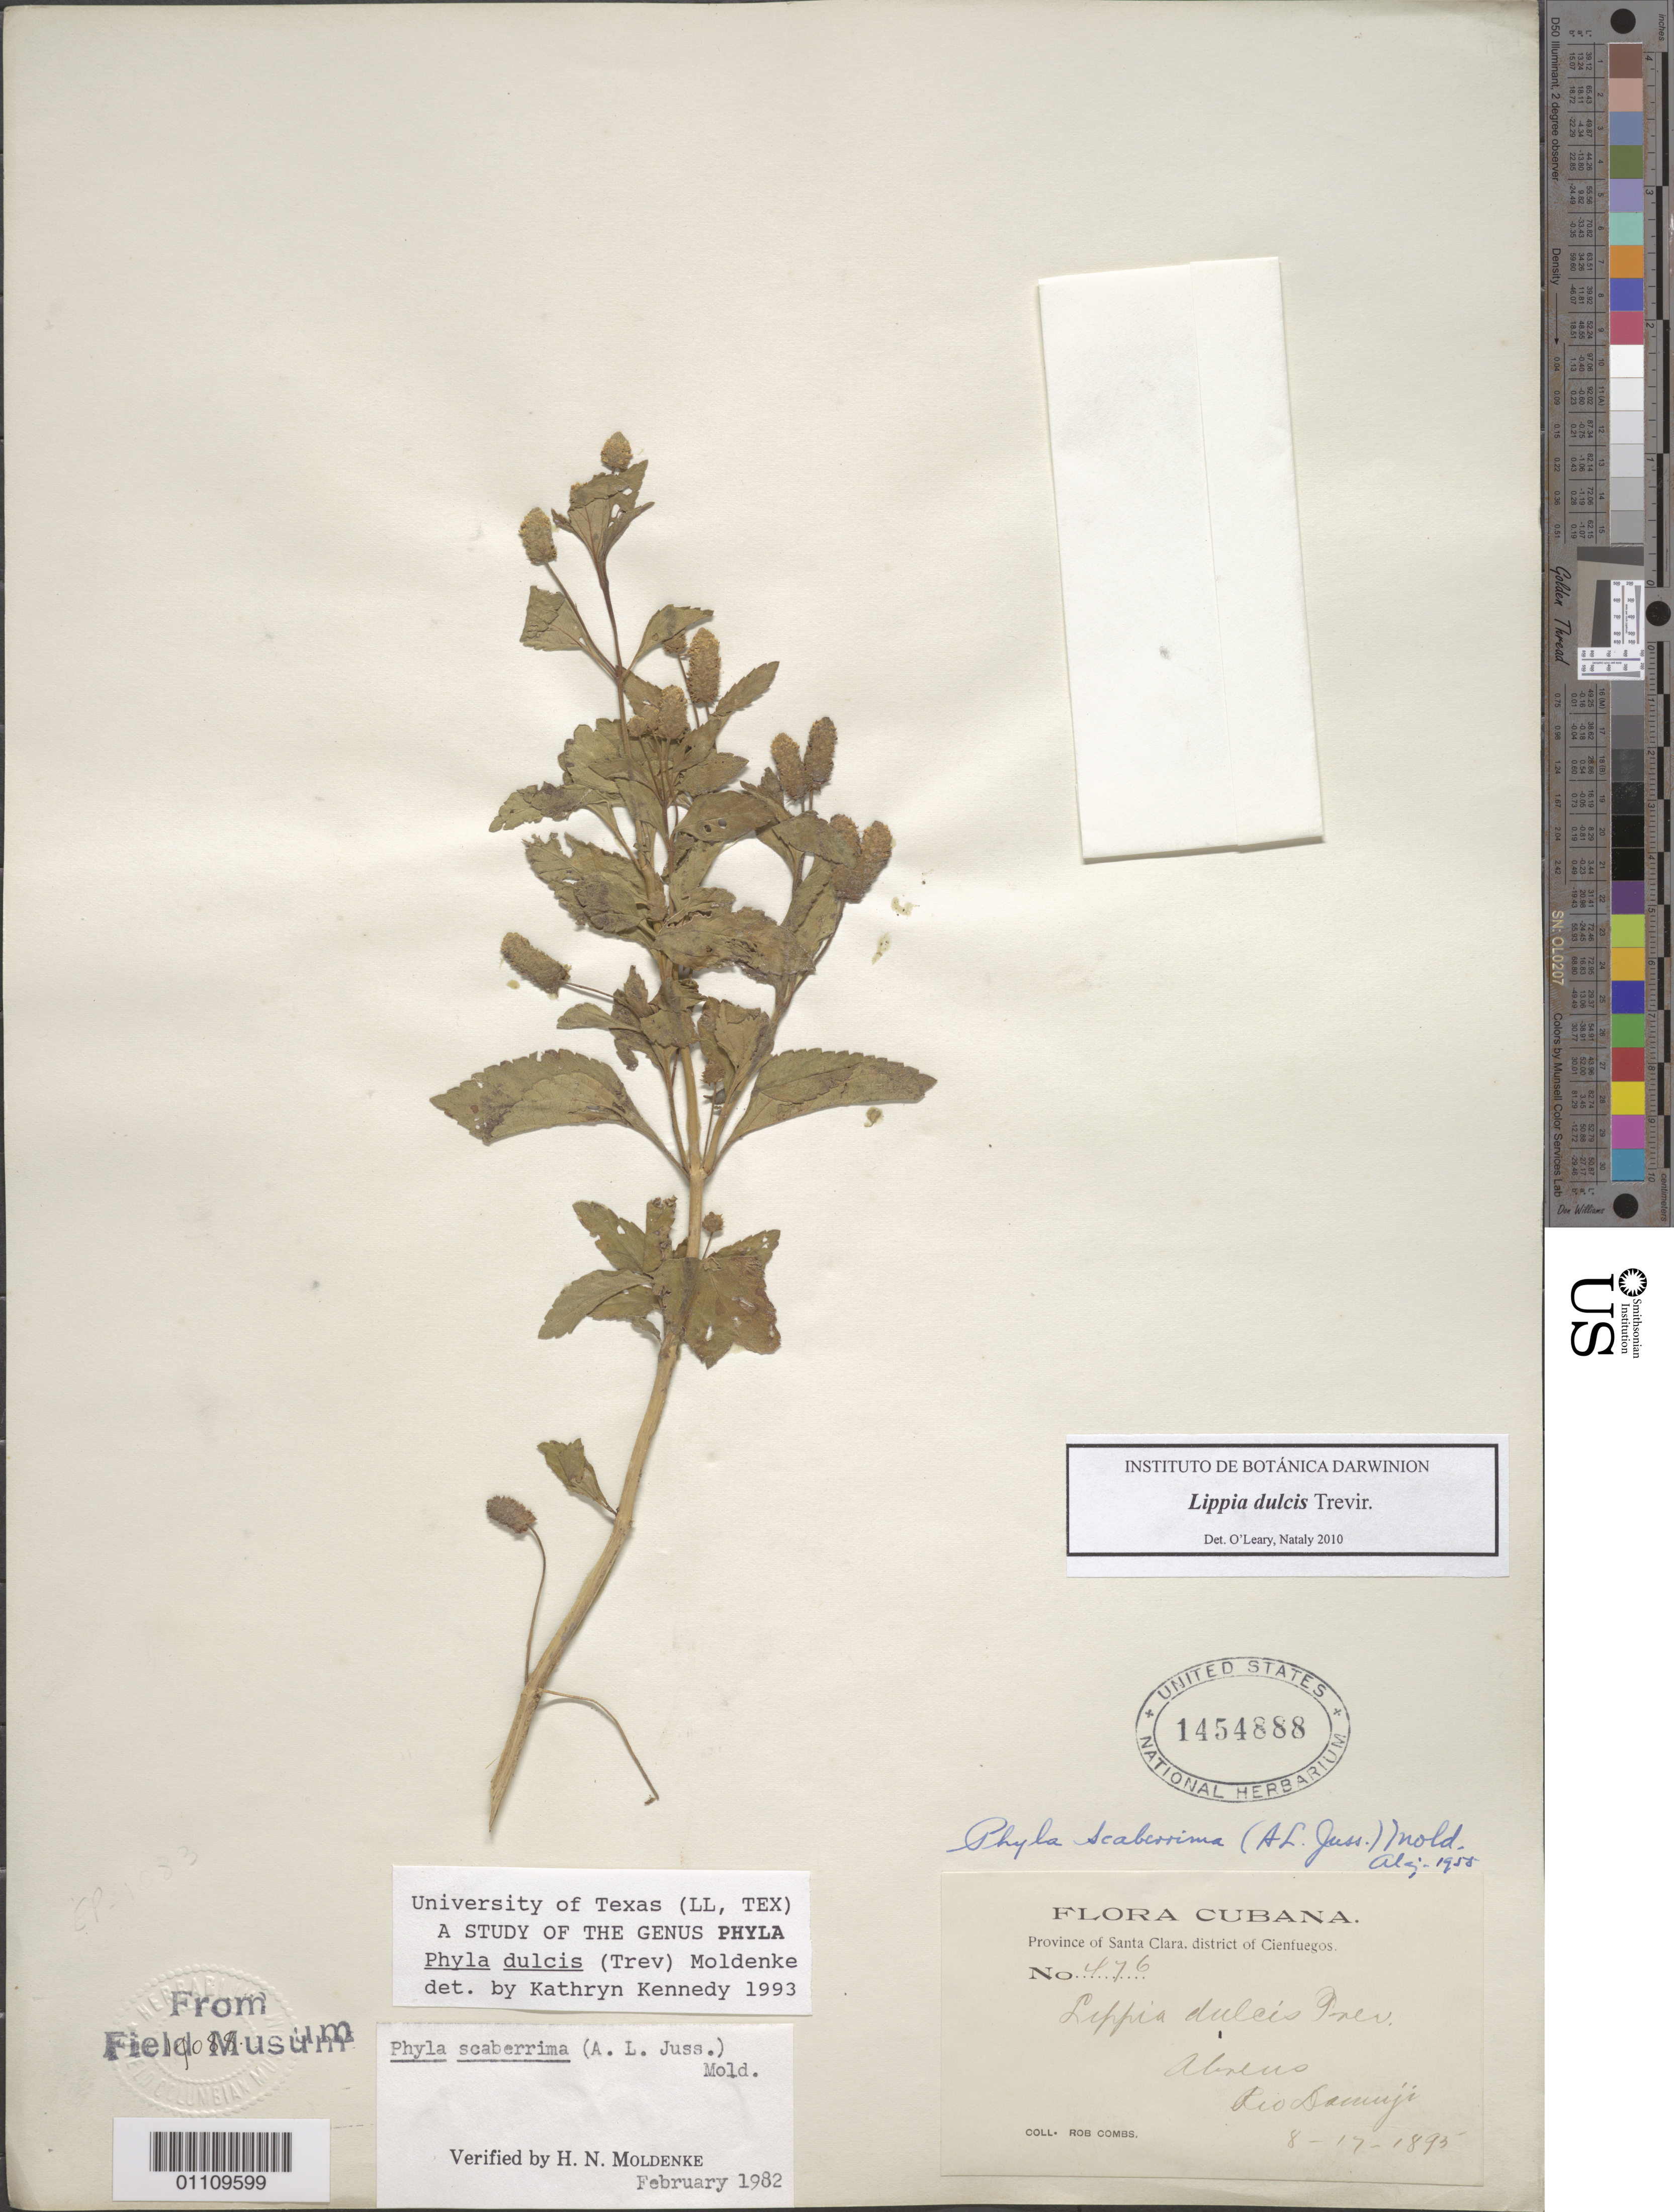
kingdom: Plantae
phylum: Tracheophyta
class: Magnoliopsida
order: Lamiales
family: Verbenaceae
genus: Phyla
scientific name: Phyla scaberrima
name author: (Juss. ex Pers.) Moldenke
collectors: R. Combs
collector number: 476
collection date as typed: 17 Aug 1895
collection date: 1895-08-17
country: Cuba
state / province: Santa Clara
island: Cuba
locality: Cienfuegos, Abreus, Rio Damuji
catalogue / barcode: US 1454888